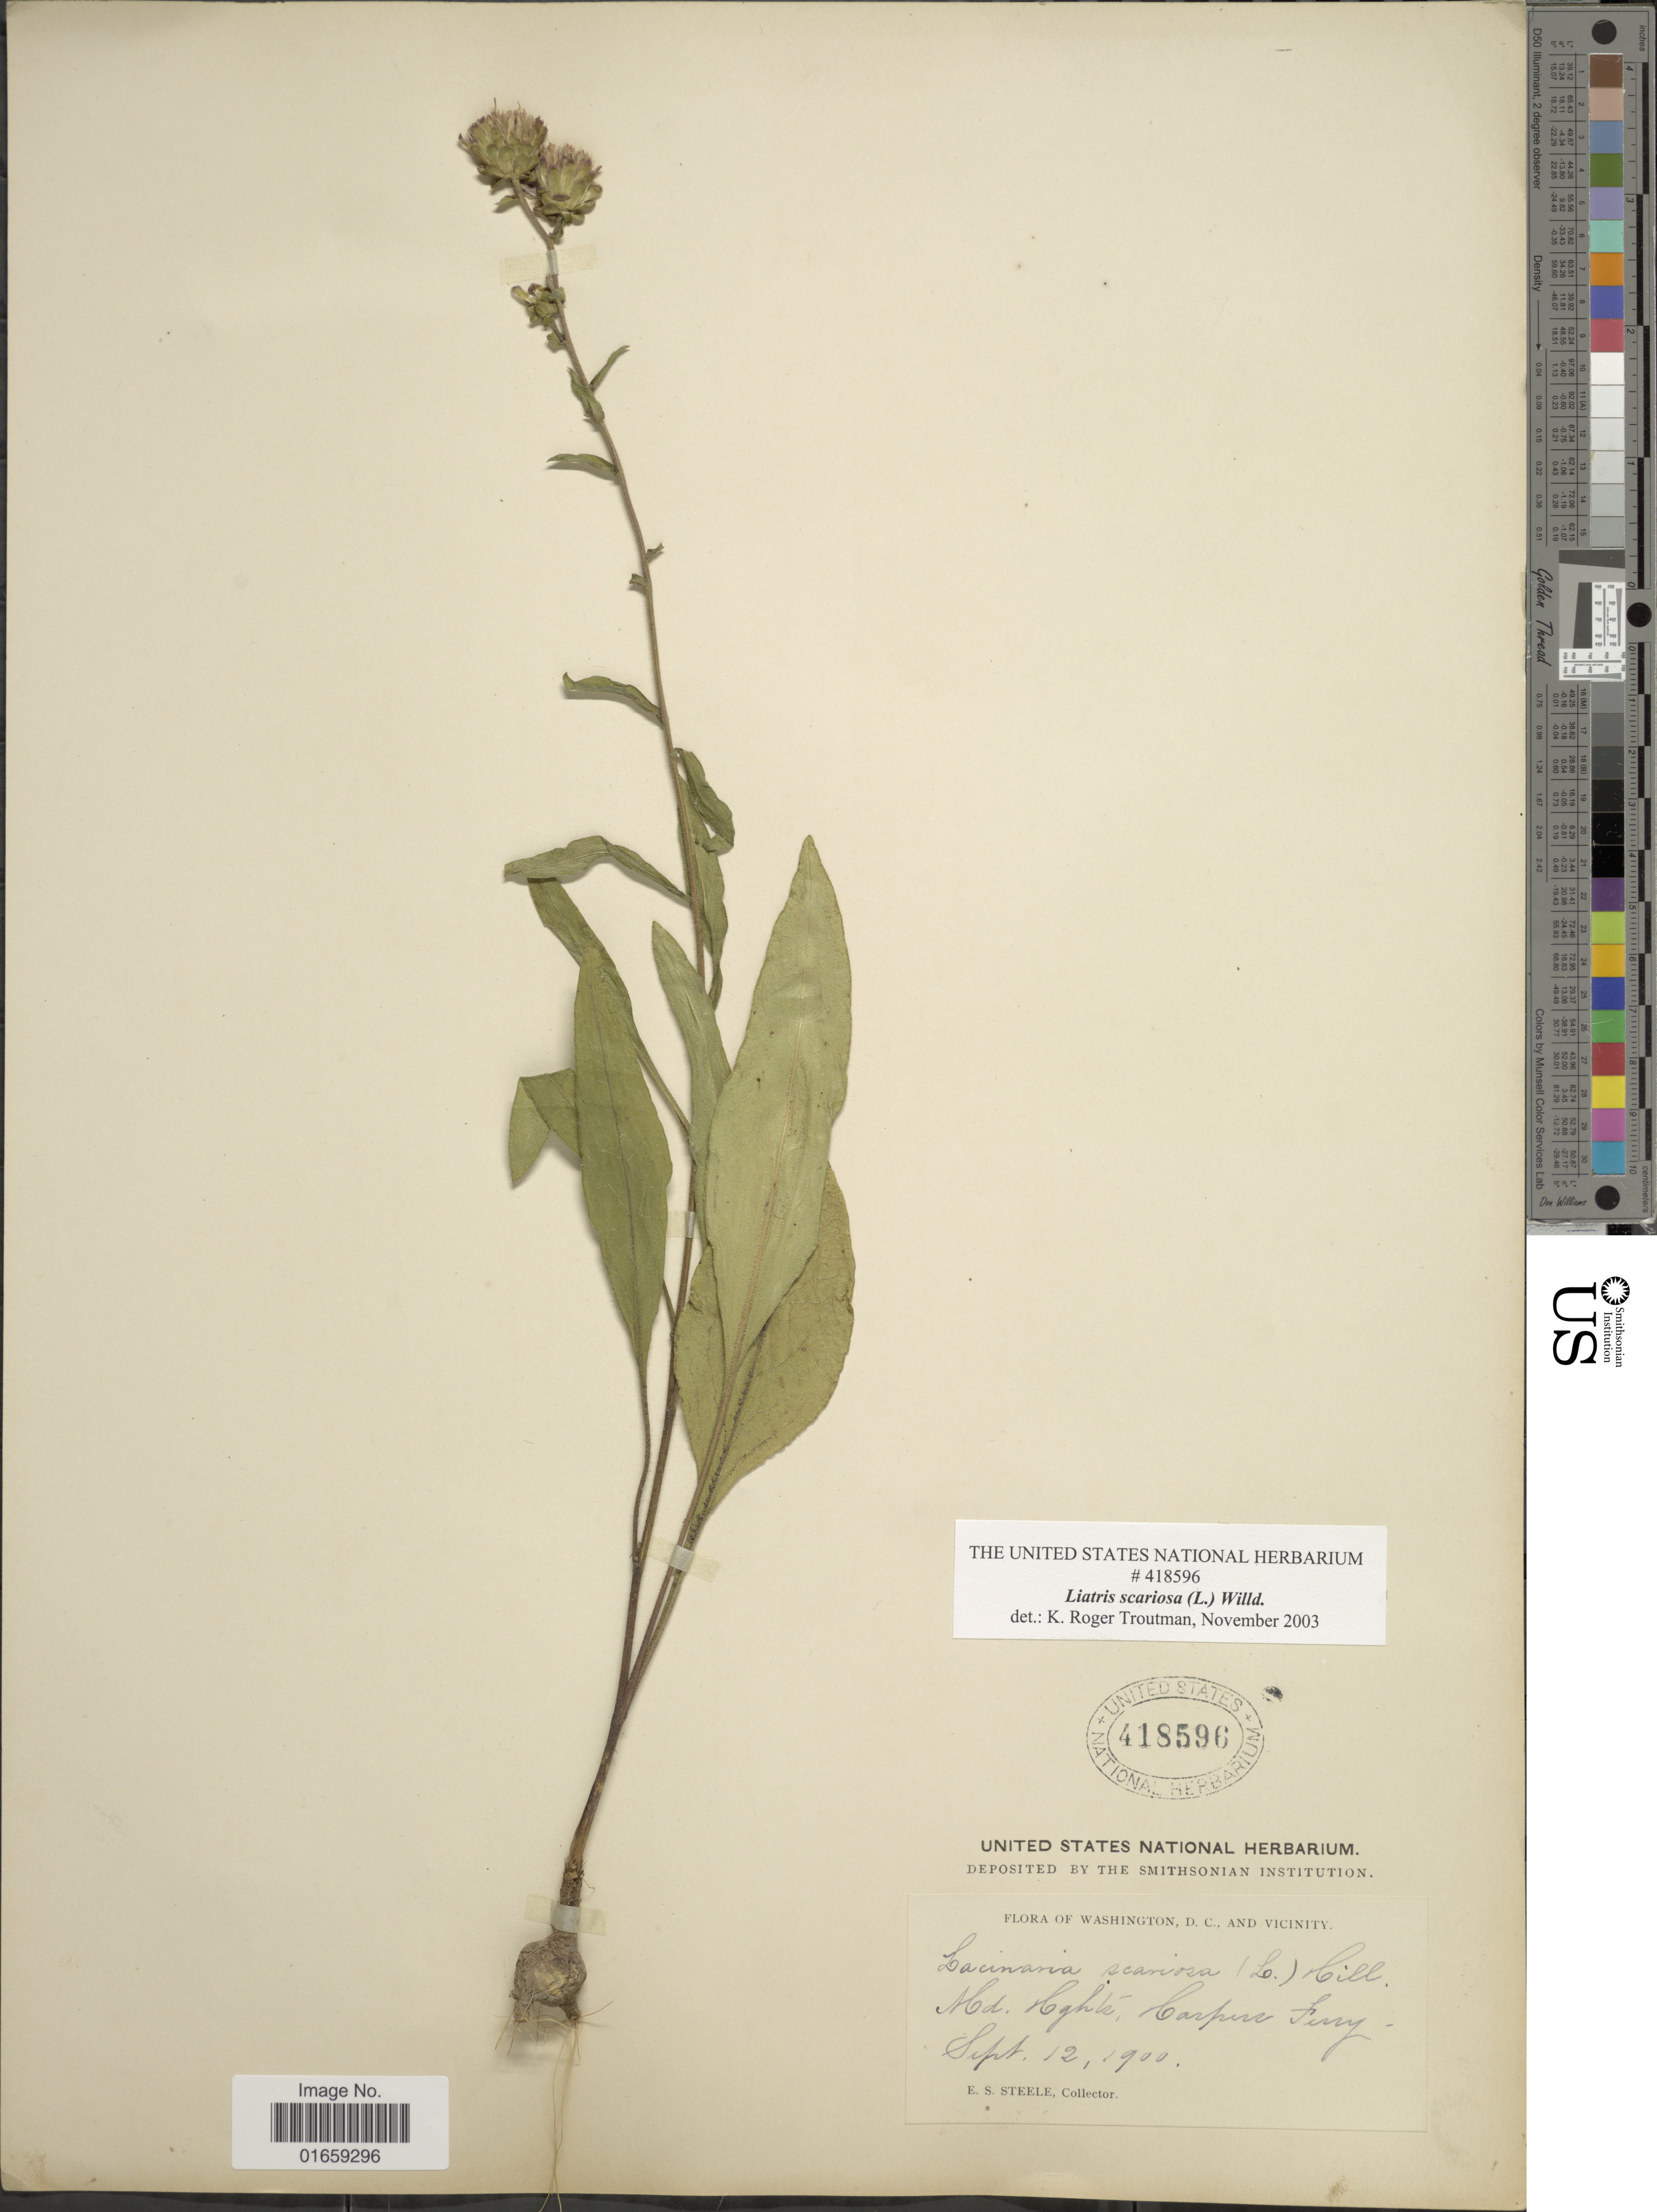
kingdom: Plantae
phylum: Tracheophyta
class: Magnoliopsida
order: Asterales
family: Asteraceae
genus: Liatris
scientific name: Liatris scariosa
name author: (L.) Willd.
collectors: E. Steele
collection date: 1900-09-12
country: United States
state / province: District of Columbia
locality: Washington, D. C., and vicinity, Md. Hghts [Heights], Harpers Ferry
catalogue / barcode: US 418596